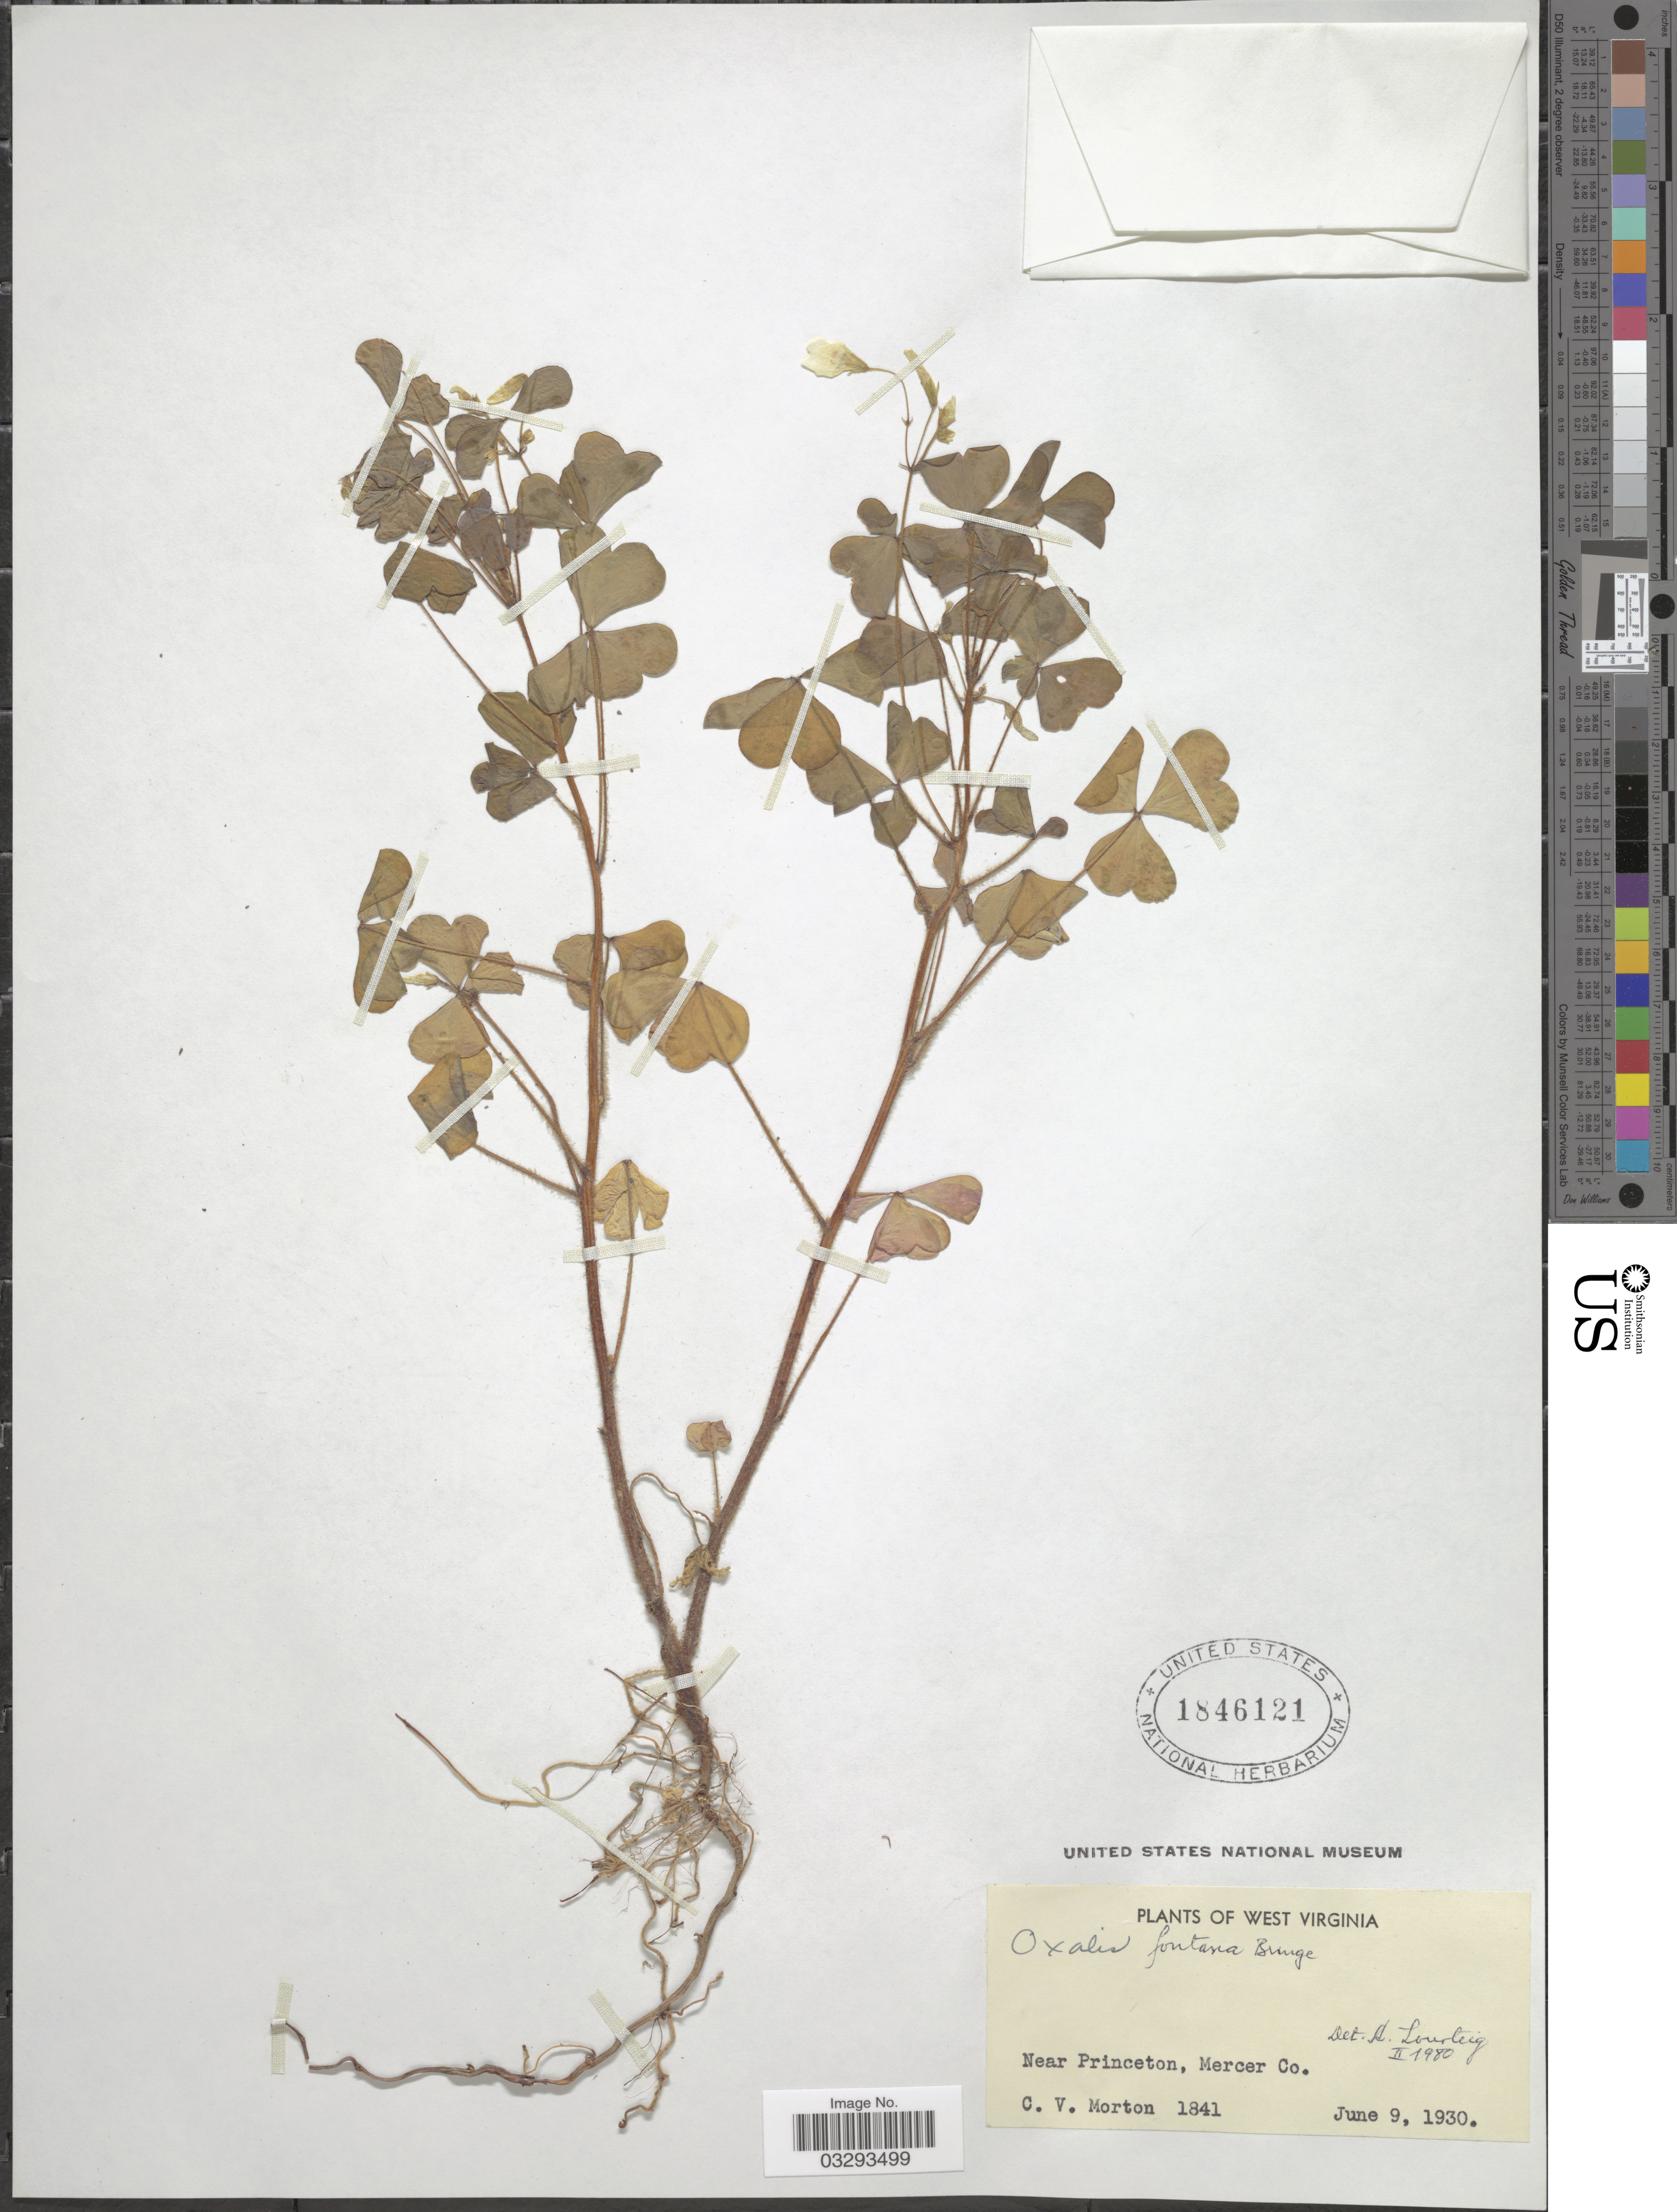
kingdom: Plantae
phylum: Tracheophyta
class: Magnoliopsida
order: Oxalidales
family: Oxalidaceae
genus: Oxalis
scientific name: Oxalis fontana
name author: Bunge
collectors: C. V. Morton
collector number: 1841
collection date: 1930-06-09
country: United States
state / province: West Virginia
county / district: Mercer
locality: Near Princeton, Mercer Co.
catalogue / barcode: US 1846121